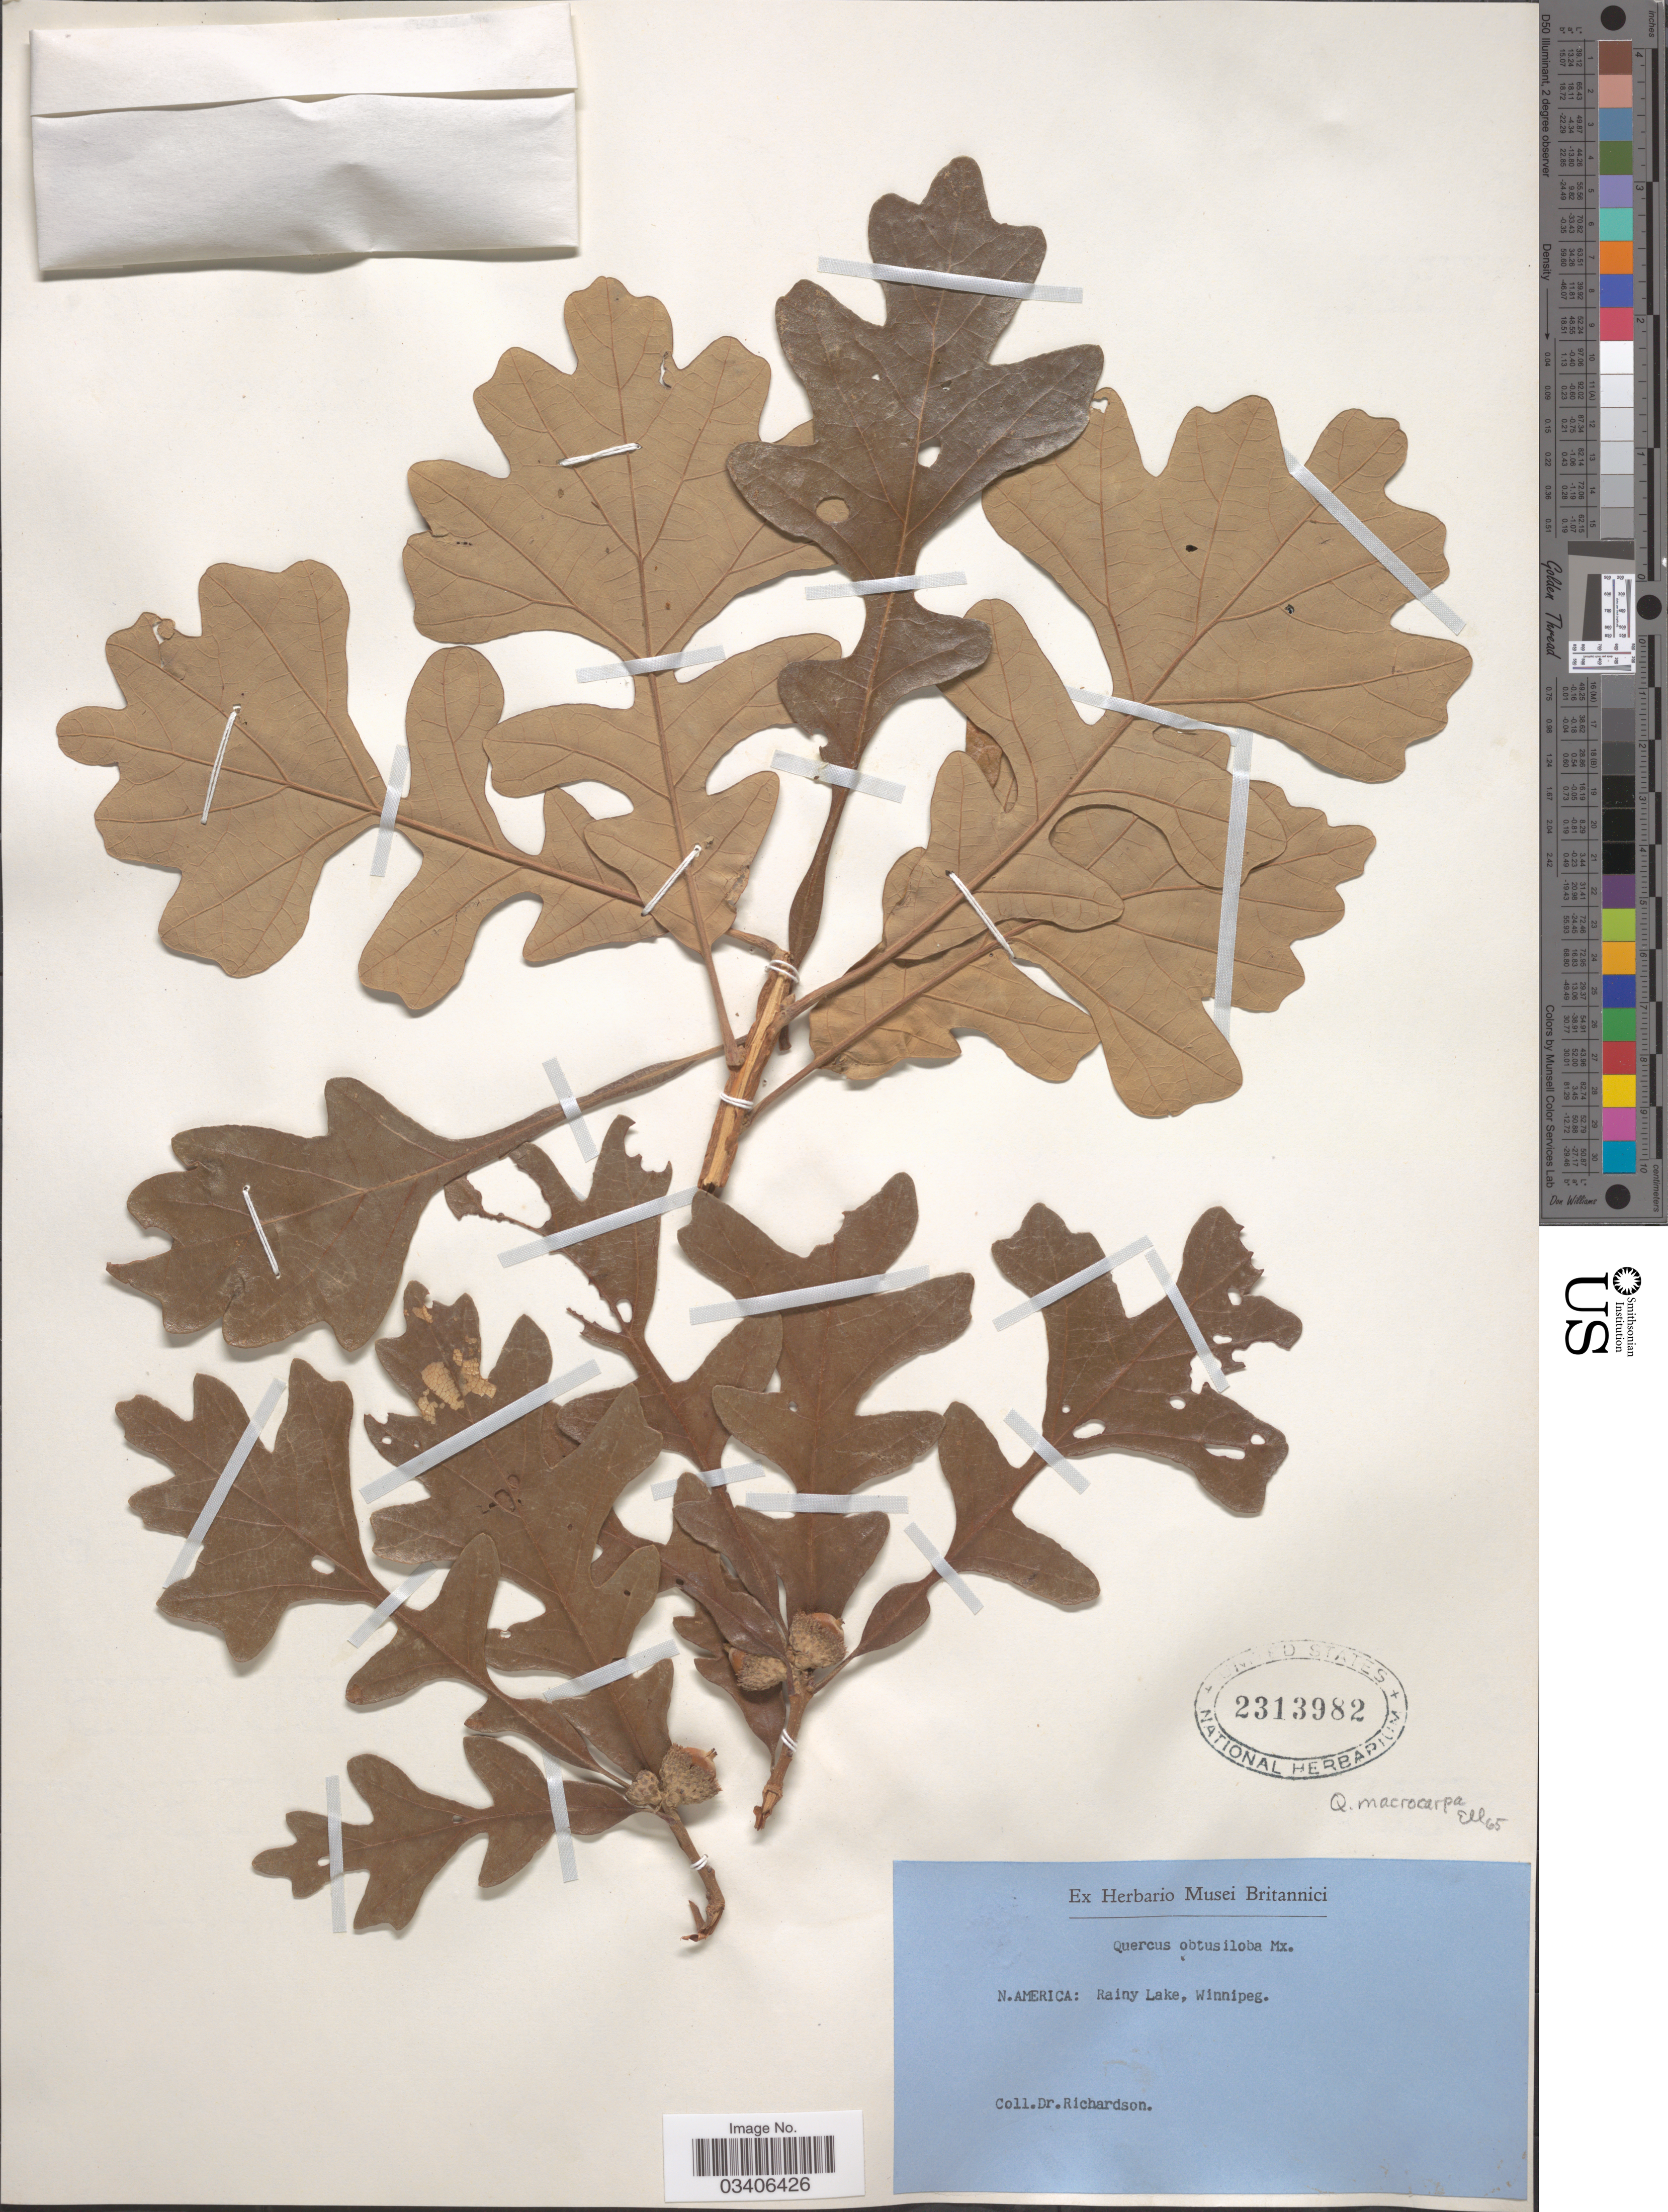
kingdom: Plantae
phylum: Tracheophyta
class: Magnoliopsida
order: Fagales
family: Fagaceae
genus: Quercus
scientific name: Quercus macrocarpa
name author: Michx.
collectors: Richardson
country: Canada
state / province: Manitoba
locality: N. America: Rainy Lake, Winnipeg.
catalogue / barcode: US 2313982